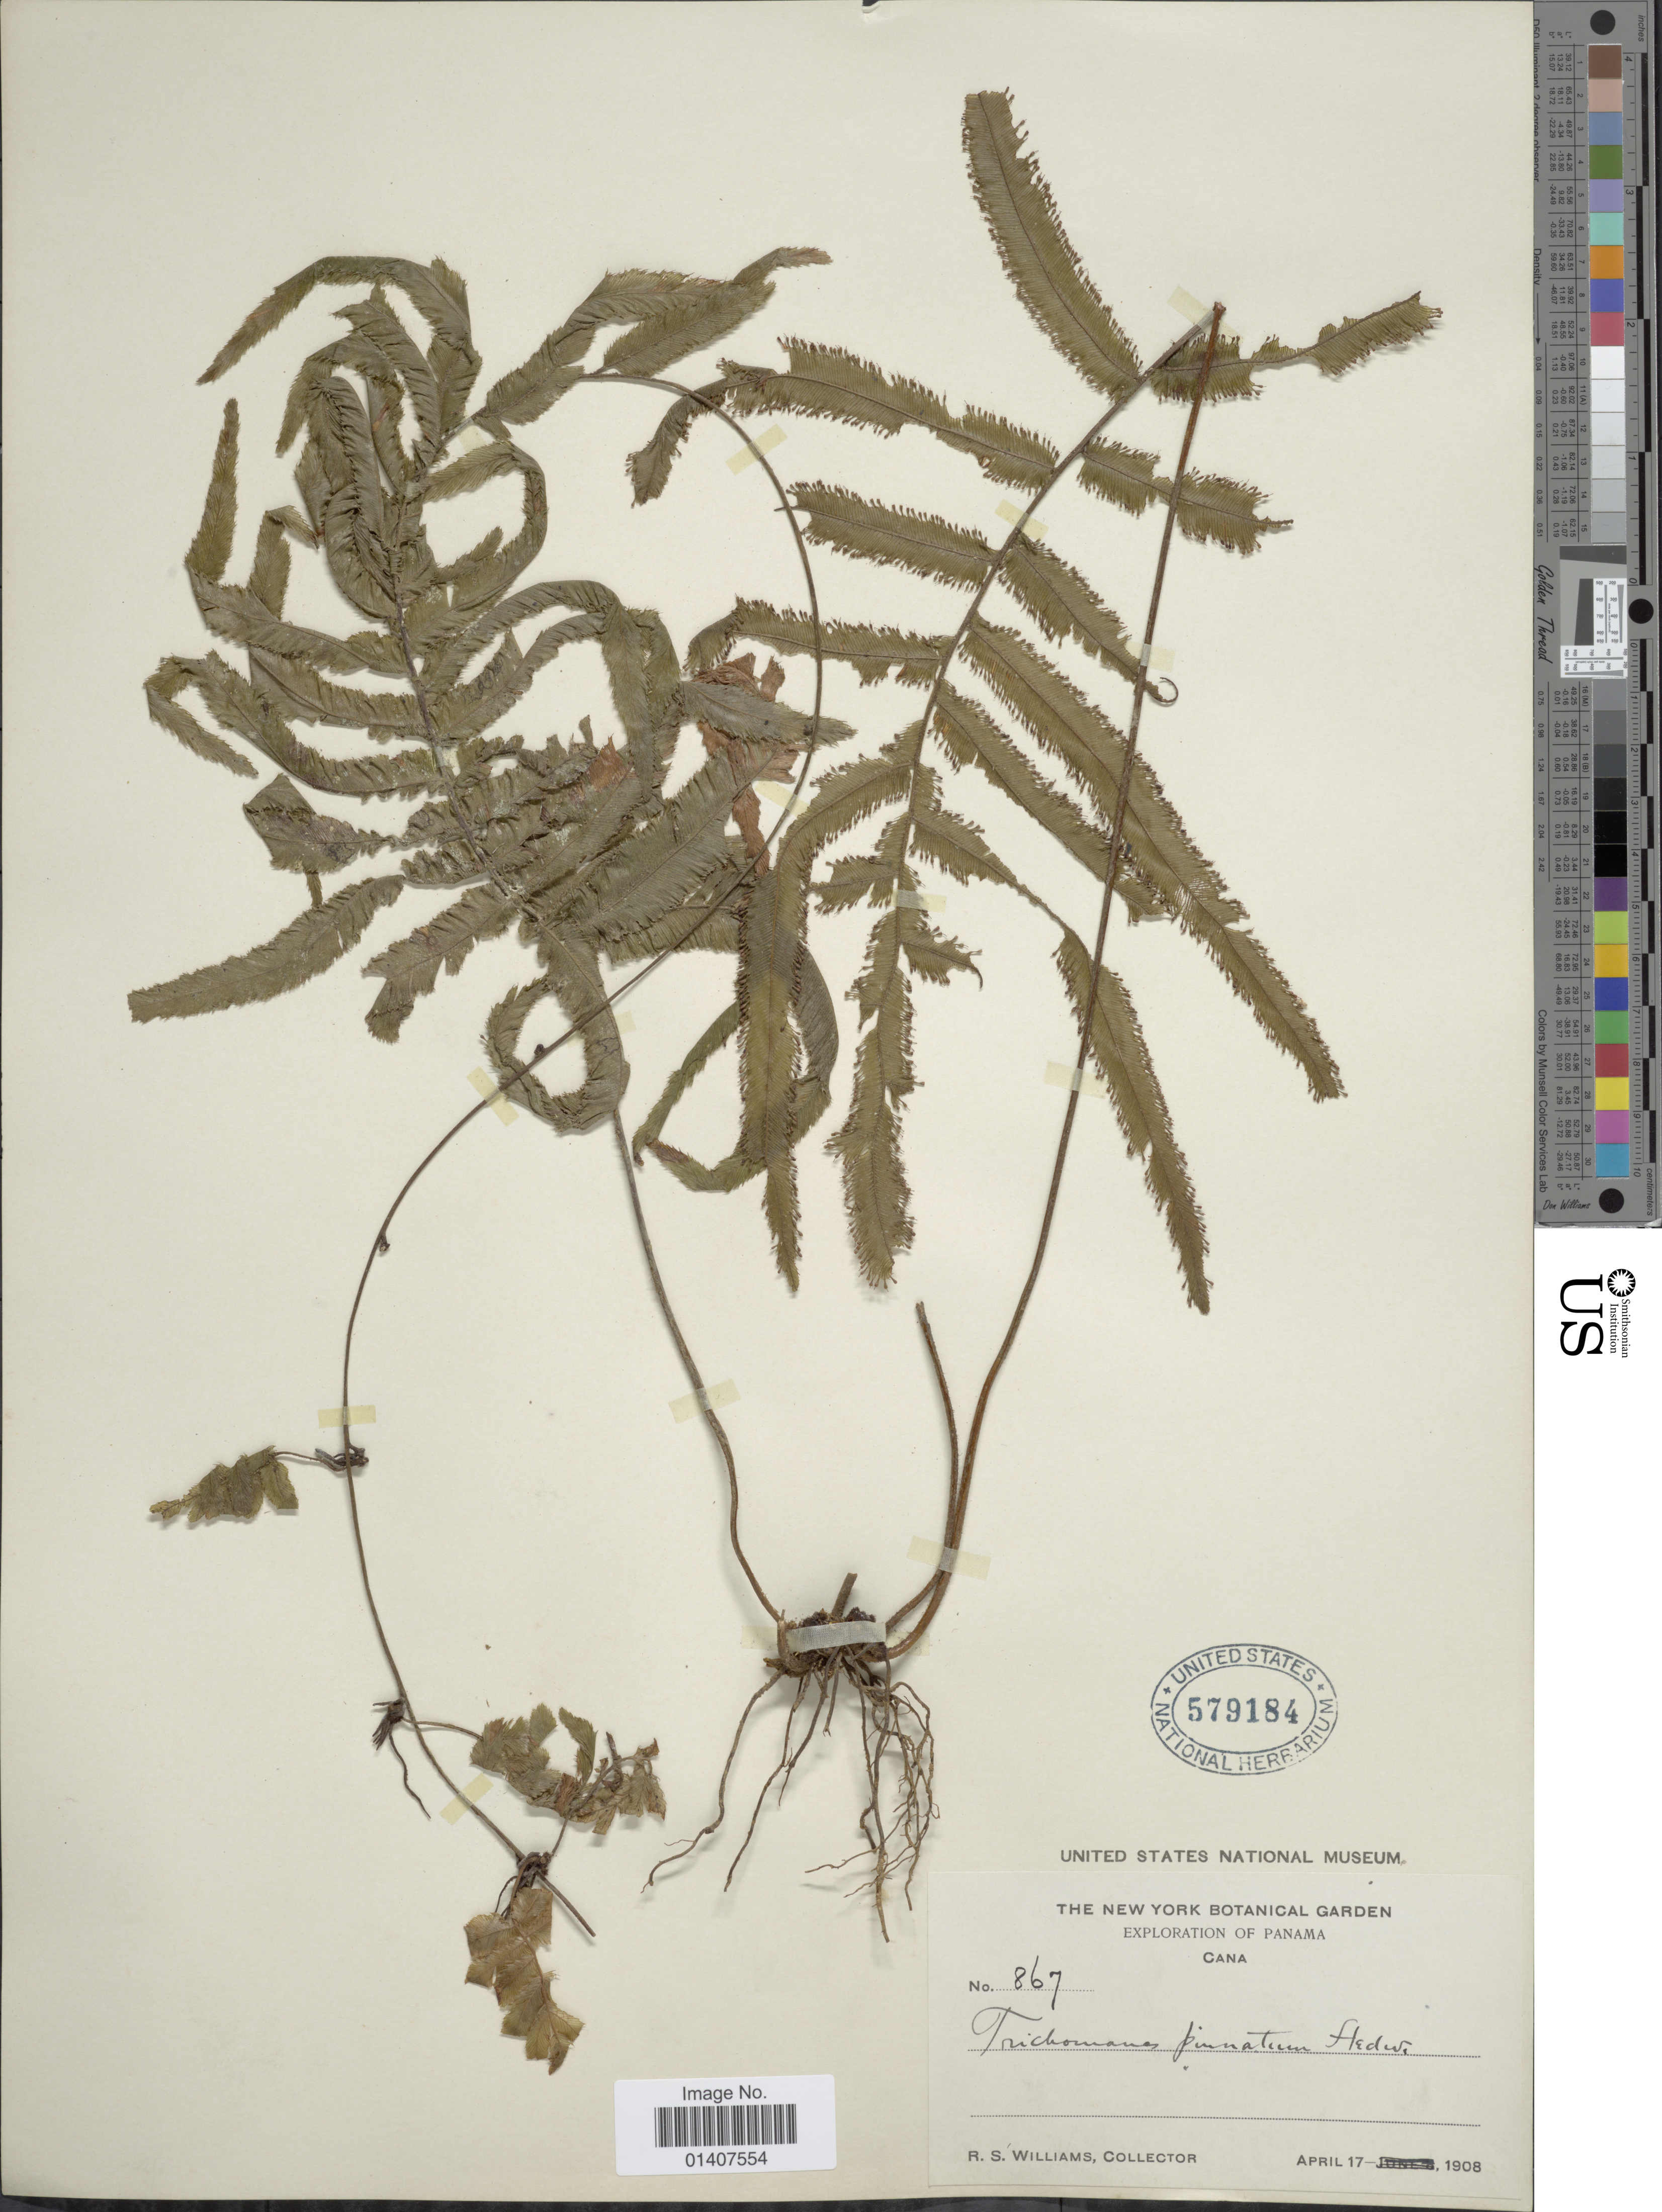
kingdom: Plantae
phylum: Tracheophyta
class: Polypodiopsida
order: Hymenophyllales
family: Hymenophyllaceae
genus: Trichomanes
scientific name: Trichomanes pinnatum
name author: Hedw.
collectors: R. S. Williams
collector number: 867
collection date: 1908-04-17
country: Panama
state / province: Panamá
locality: Cana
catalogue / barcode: US 579184